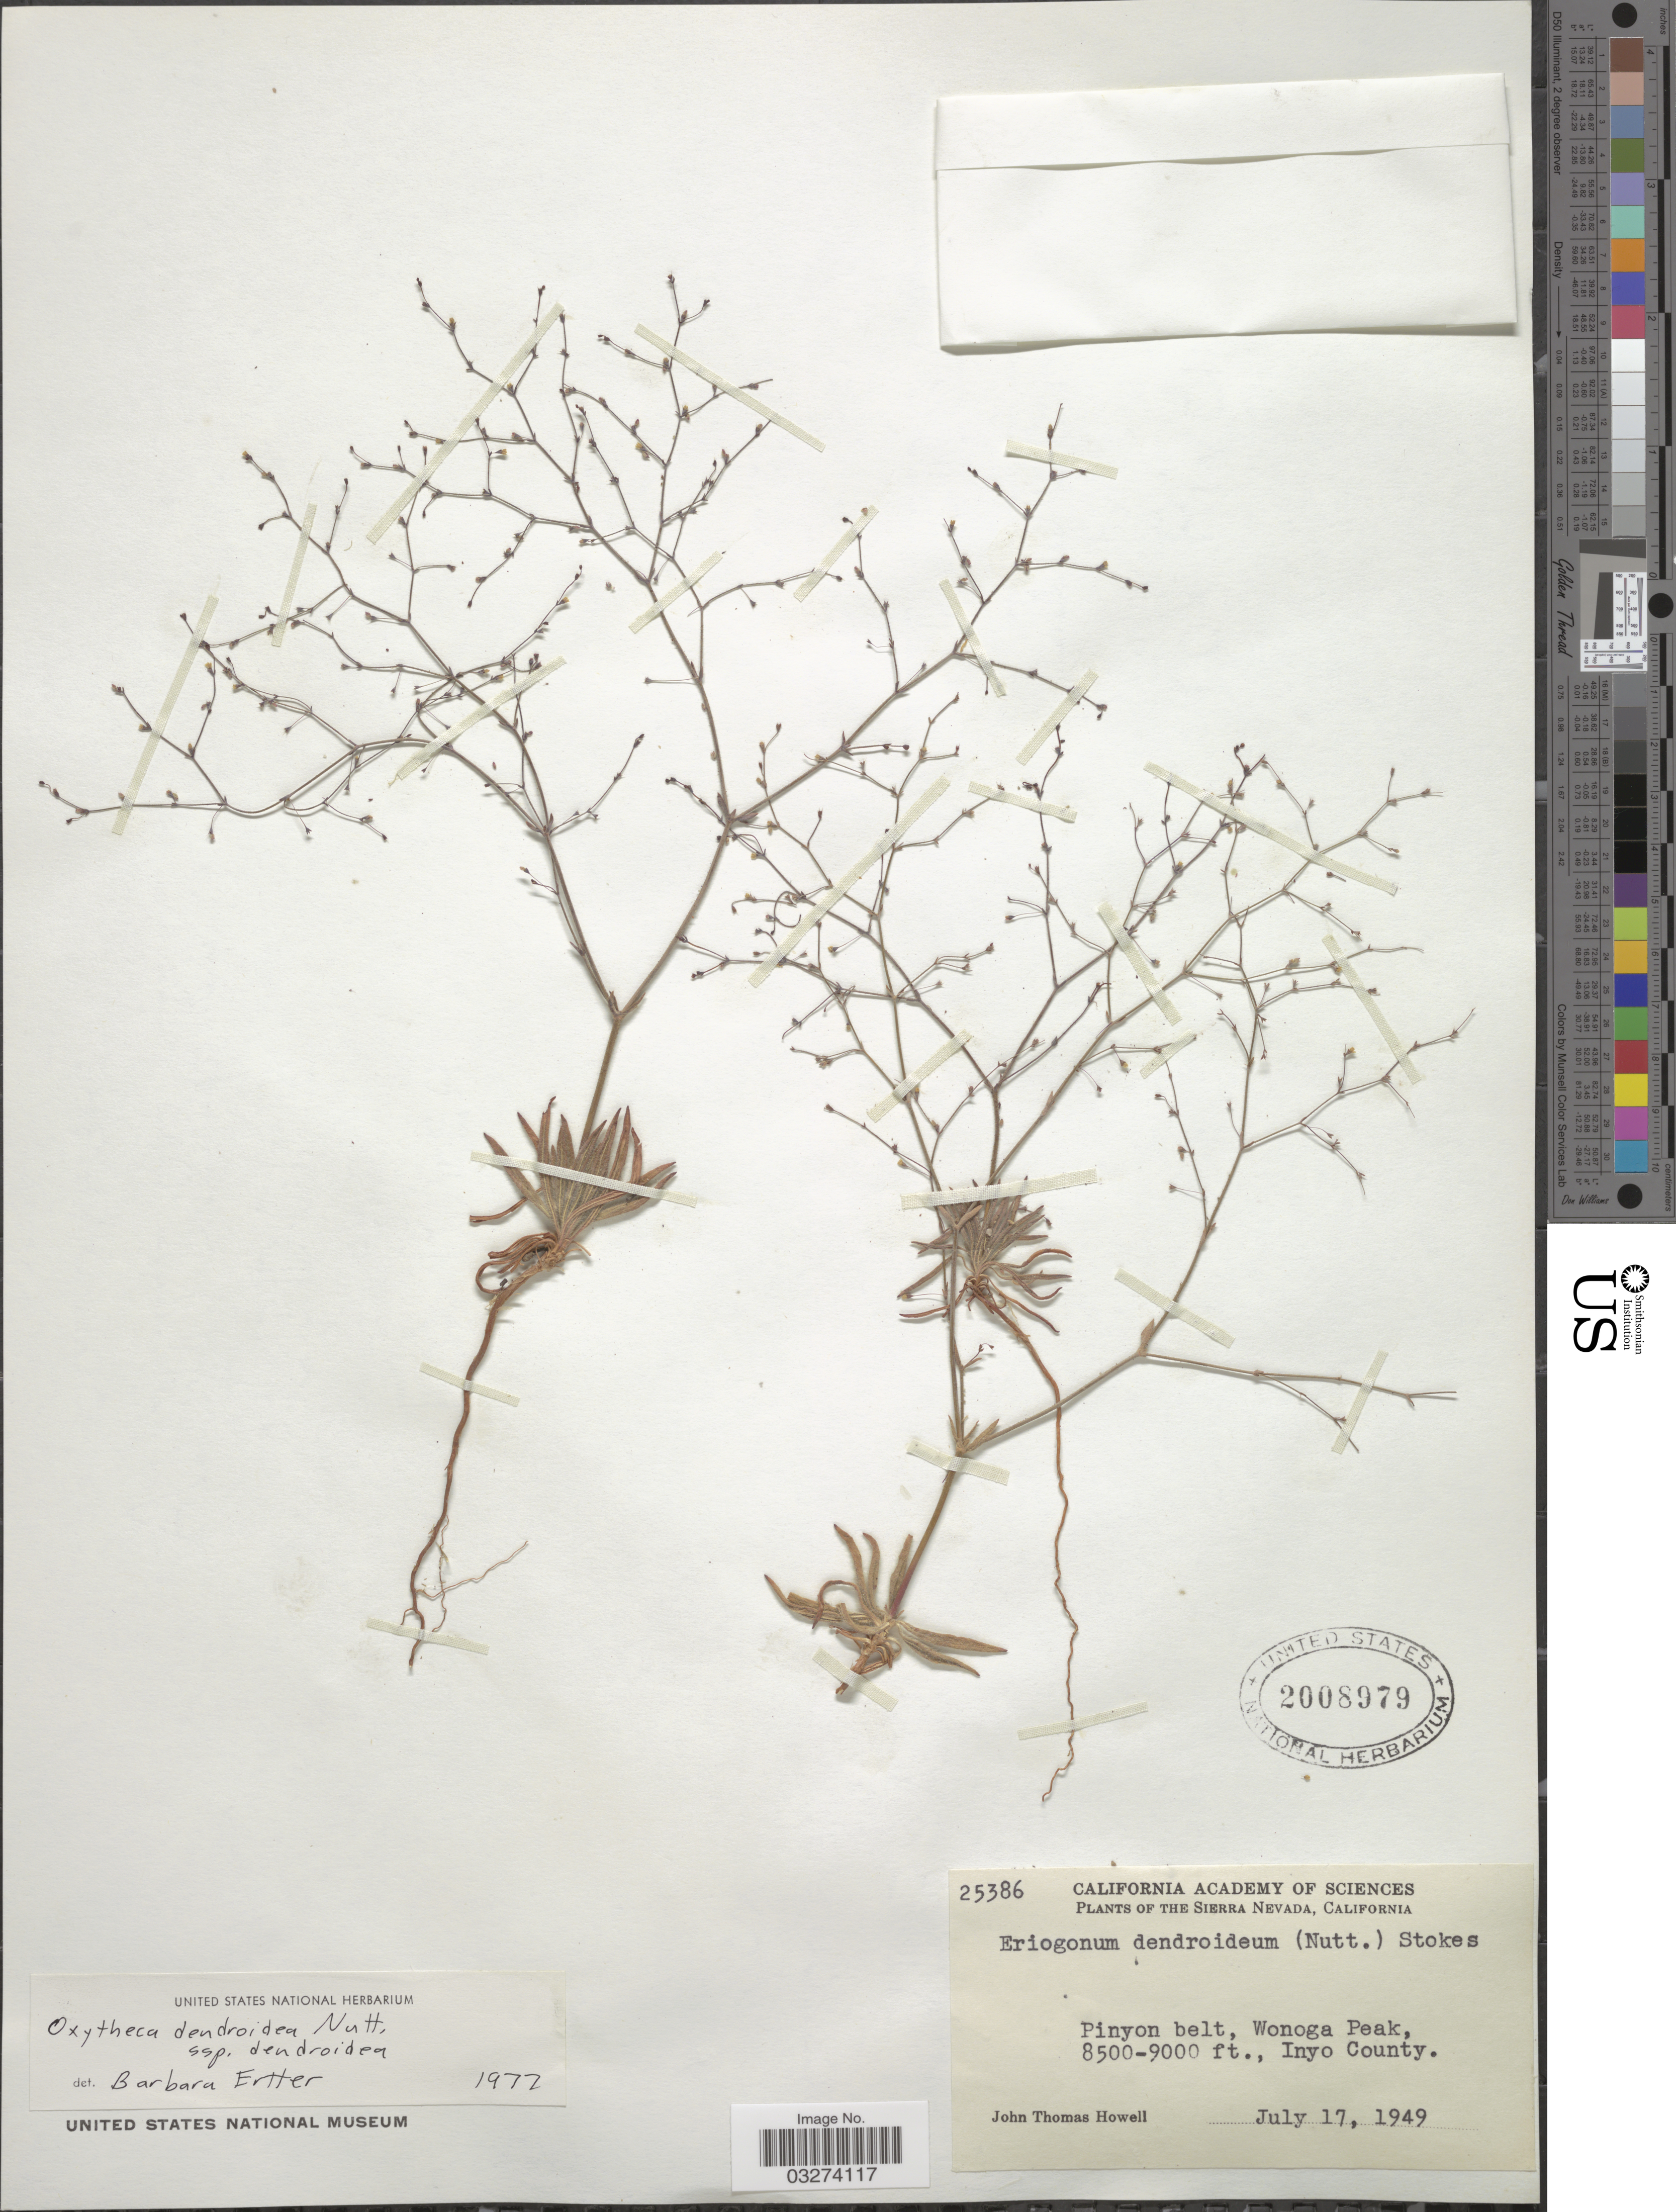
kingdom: Plantae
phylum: Tracheophyta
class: Magnoliopsida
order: Caryophyllales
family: Polygonaceae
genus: Oxytheca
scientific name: Oxytheca dendroidea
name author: Nutt.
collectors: J. T. Howell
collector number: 25386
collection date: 1949-07-17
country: United States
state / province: California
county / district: Inyo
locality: The Sierra Nevada. Pinyon belt, Wonoga Peak, Inyo County.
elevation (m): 2591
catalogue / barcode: US 2008979